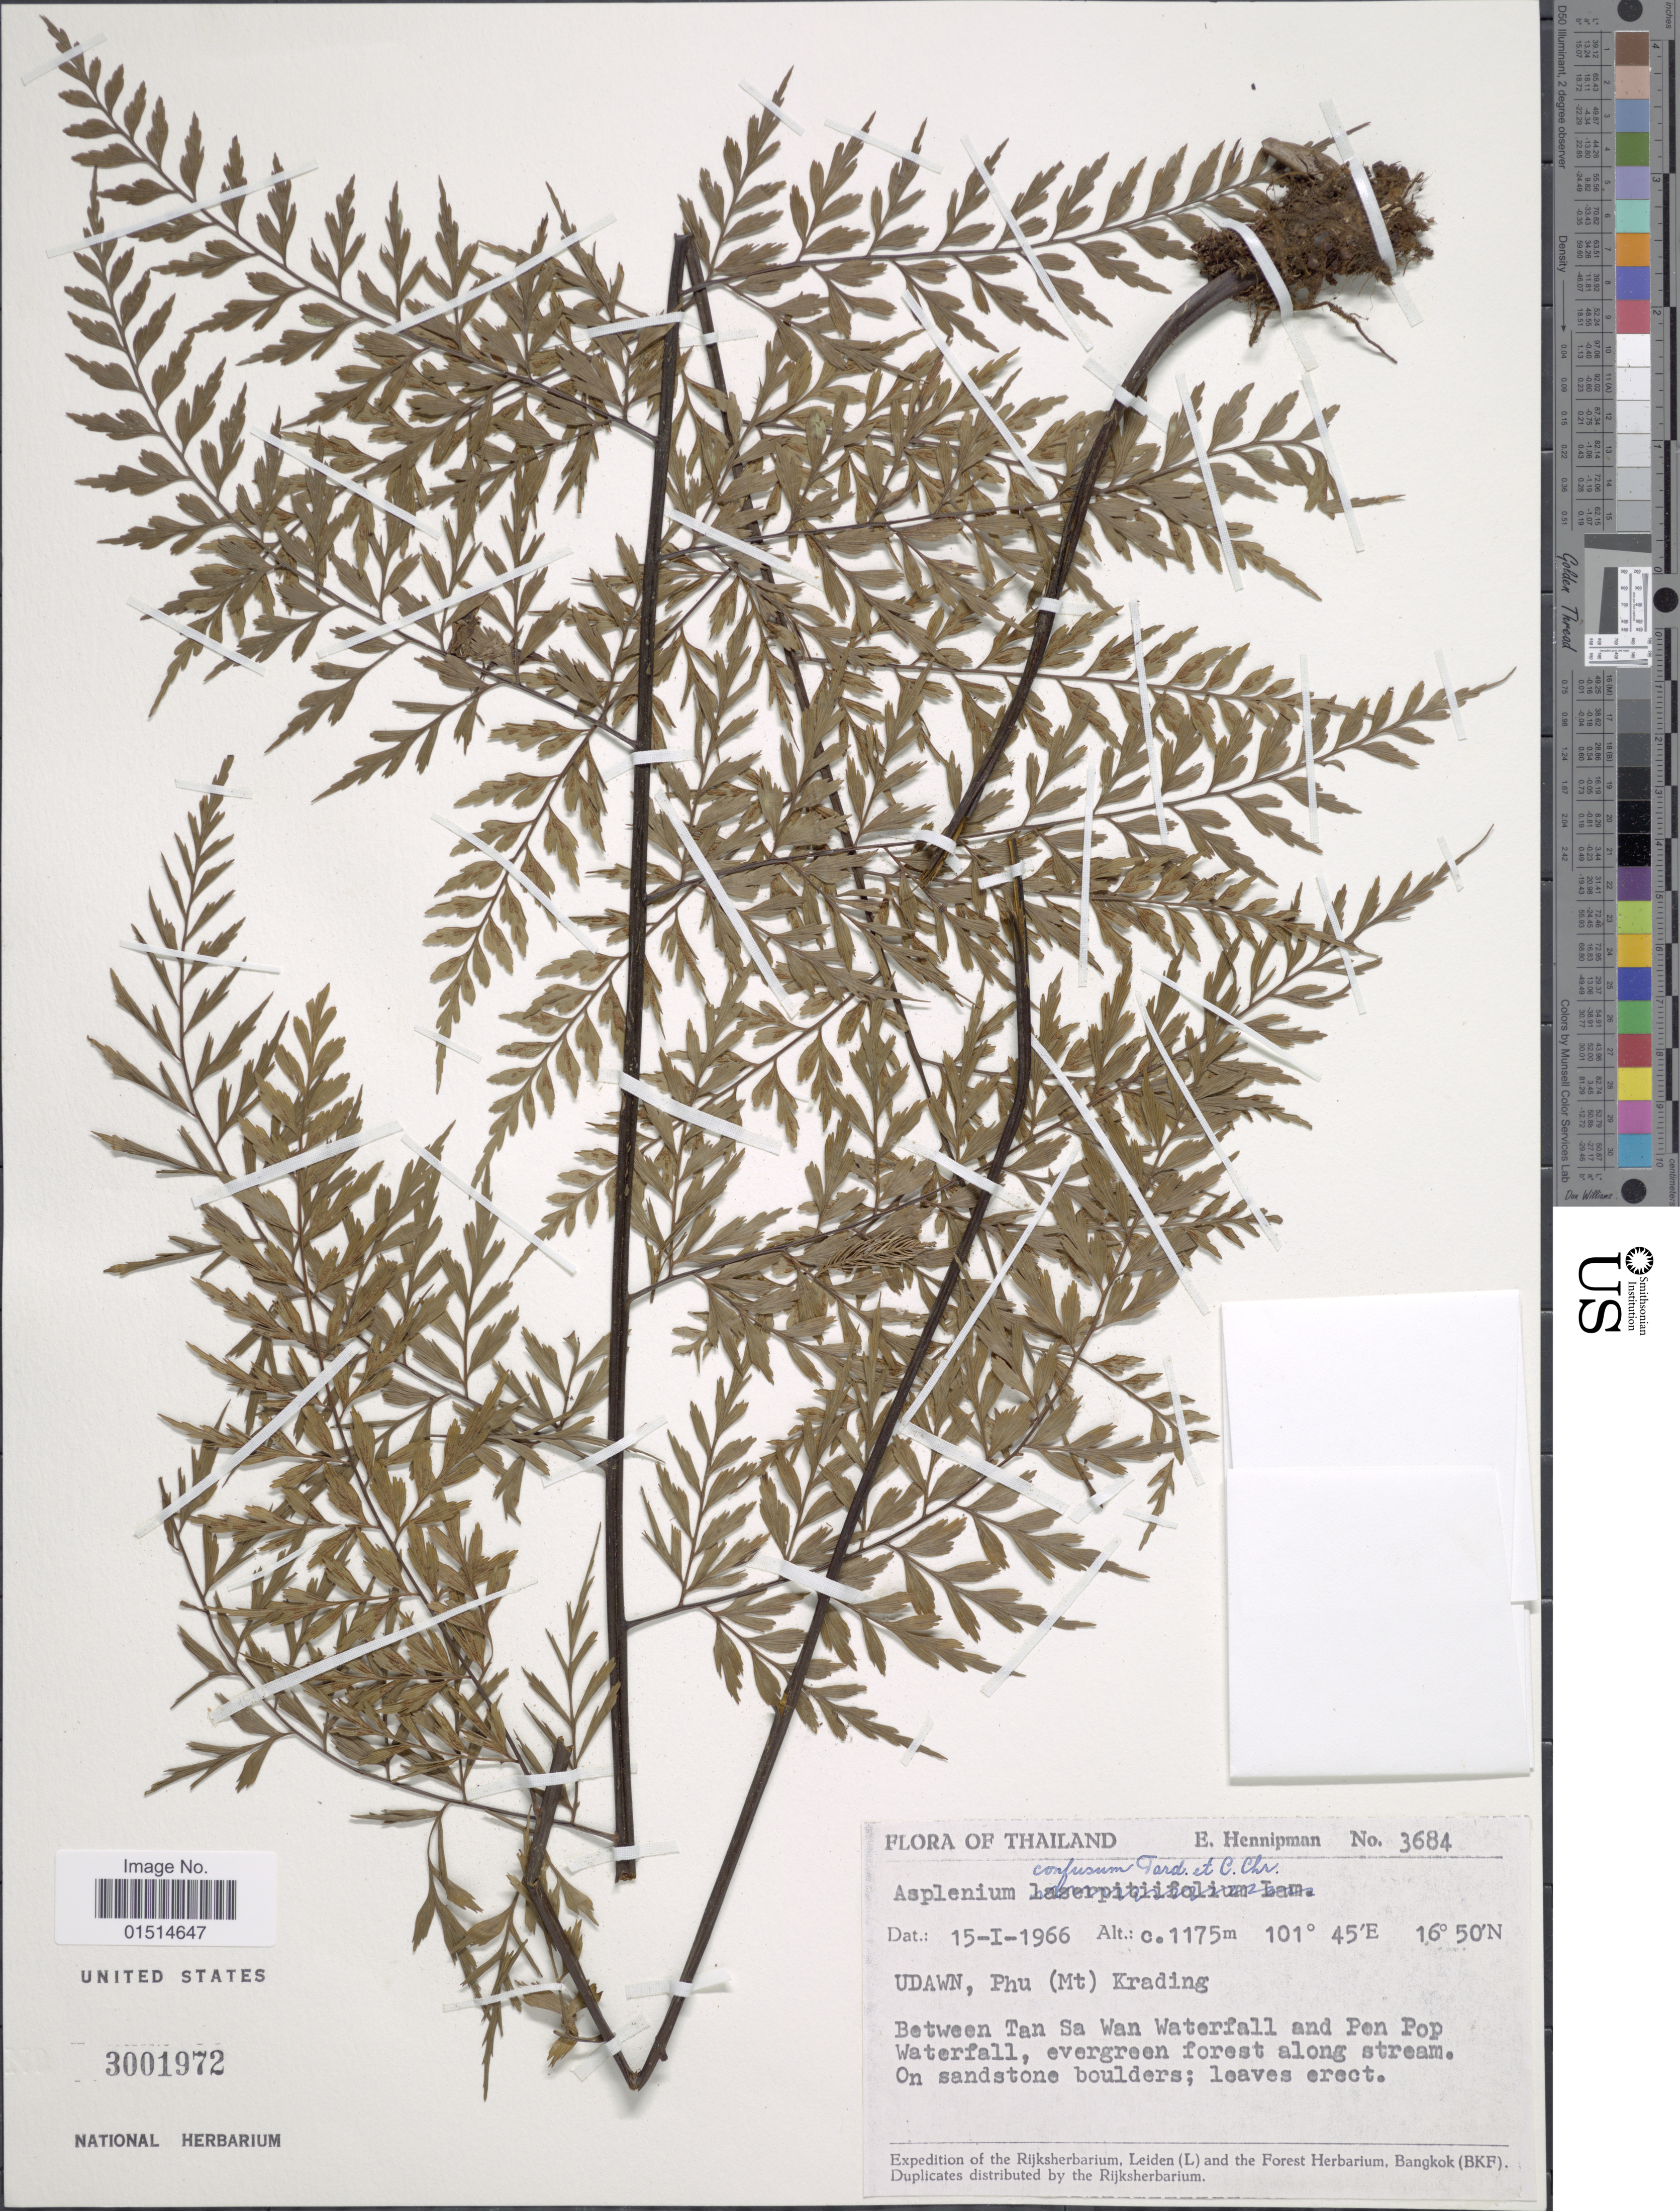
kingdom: Plantae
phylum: Tracheophyta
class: Polypodiopsida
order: Polypodiales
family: Aspleniaceae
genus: Asplenium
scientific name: Asplenium confusum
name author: Tardieu & Ching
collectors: E. Hennipman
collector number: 3684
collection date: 1966-01-15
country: Thailand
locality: Udawn, Phu (Mt) Krading, between Tan Sa Wan Waterfall and Pen Pop Waterfall, evergreen forest along stream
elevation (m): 1175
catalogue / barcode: US 3001972